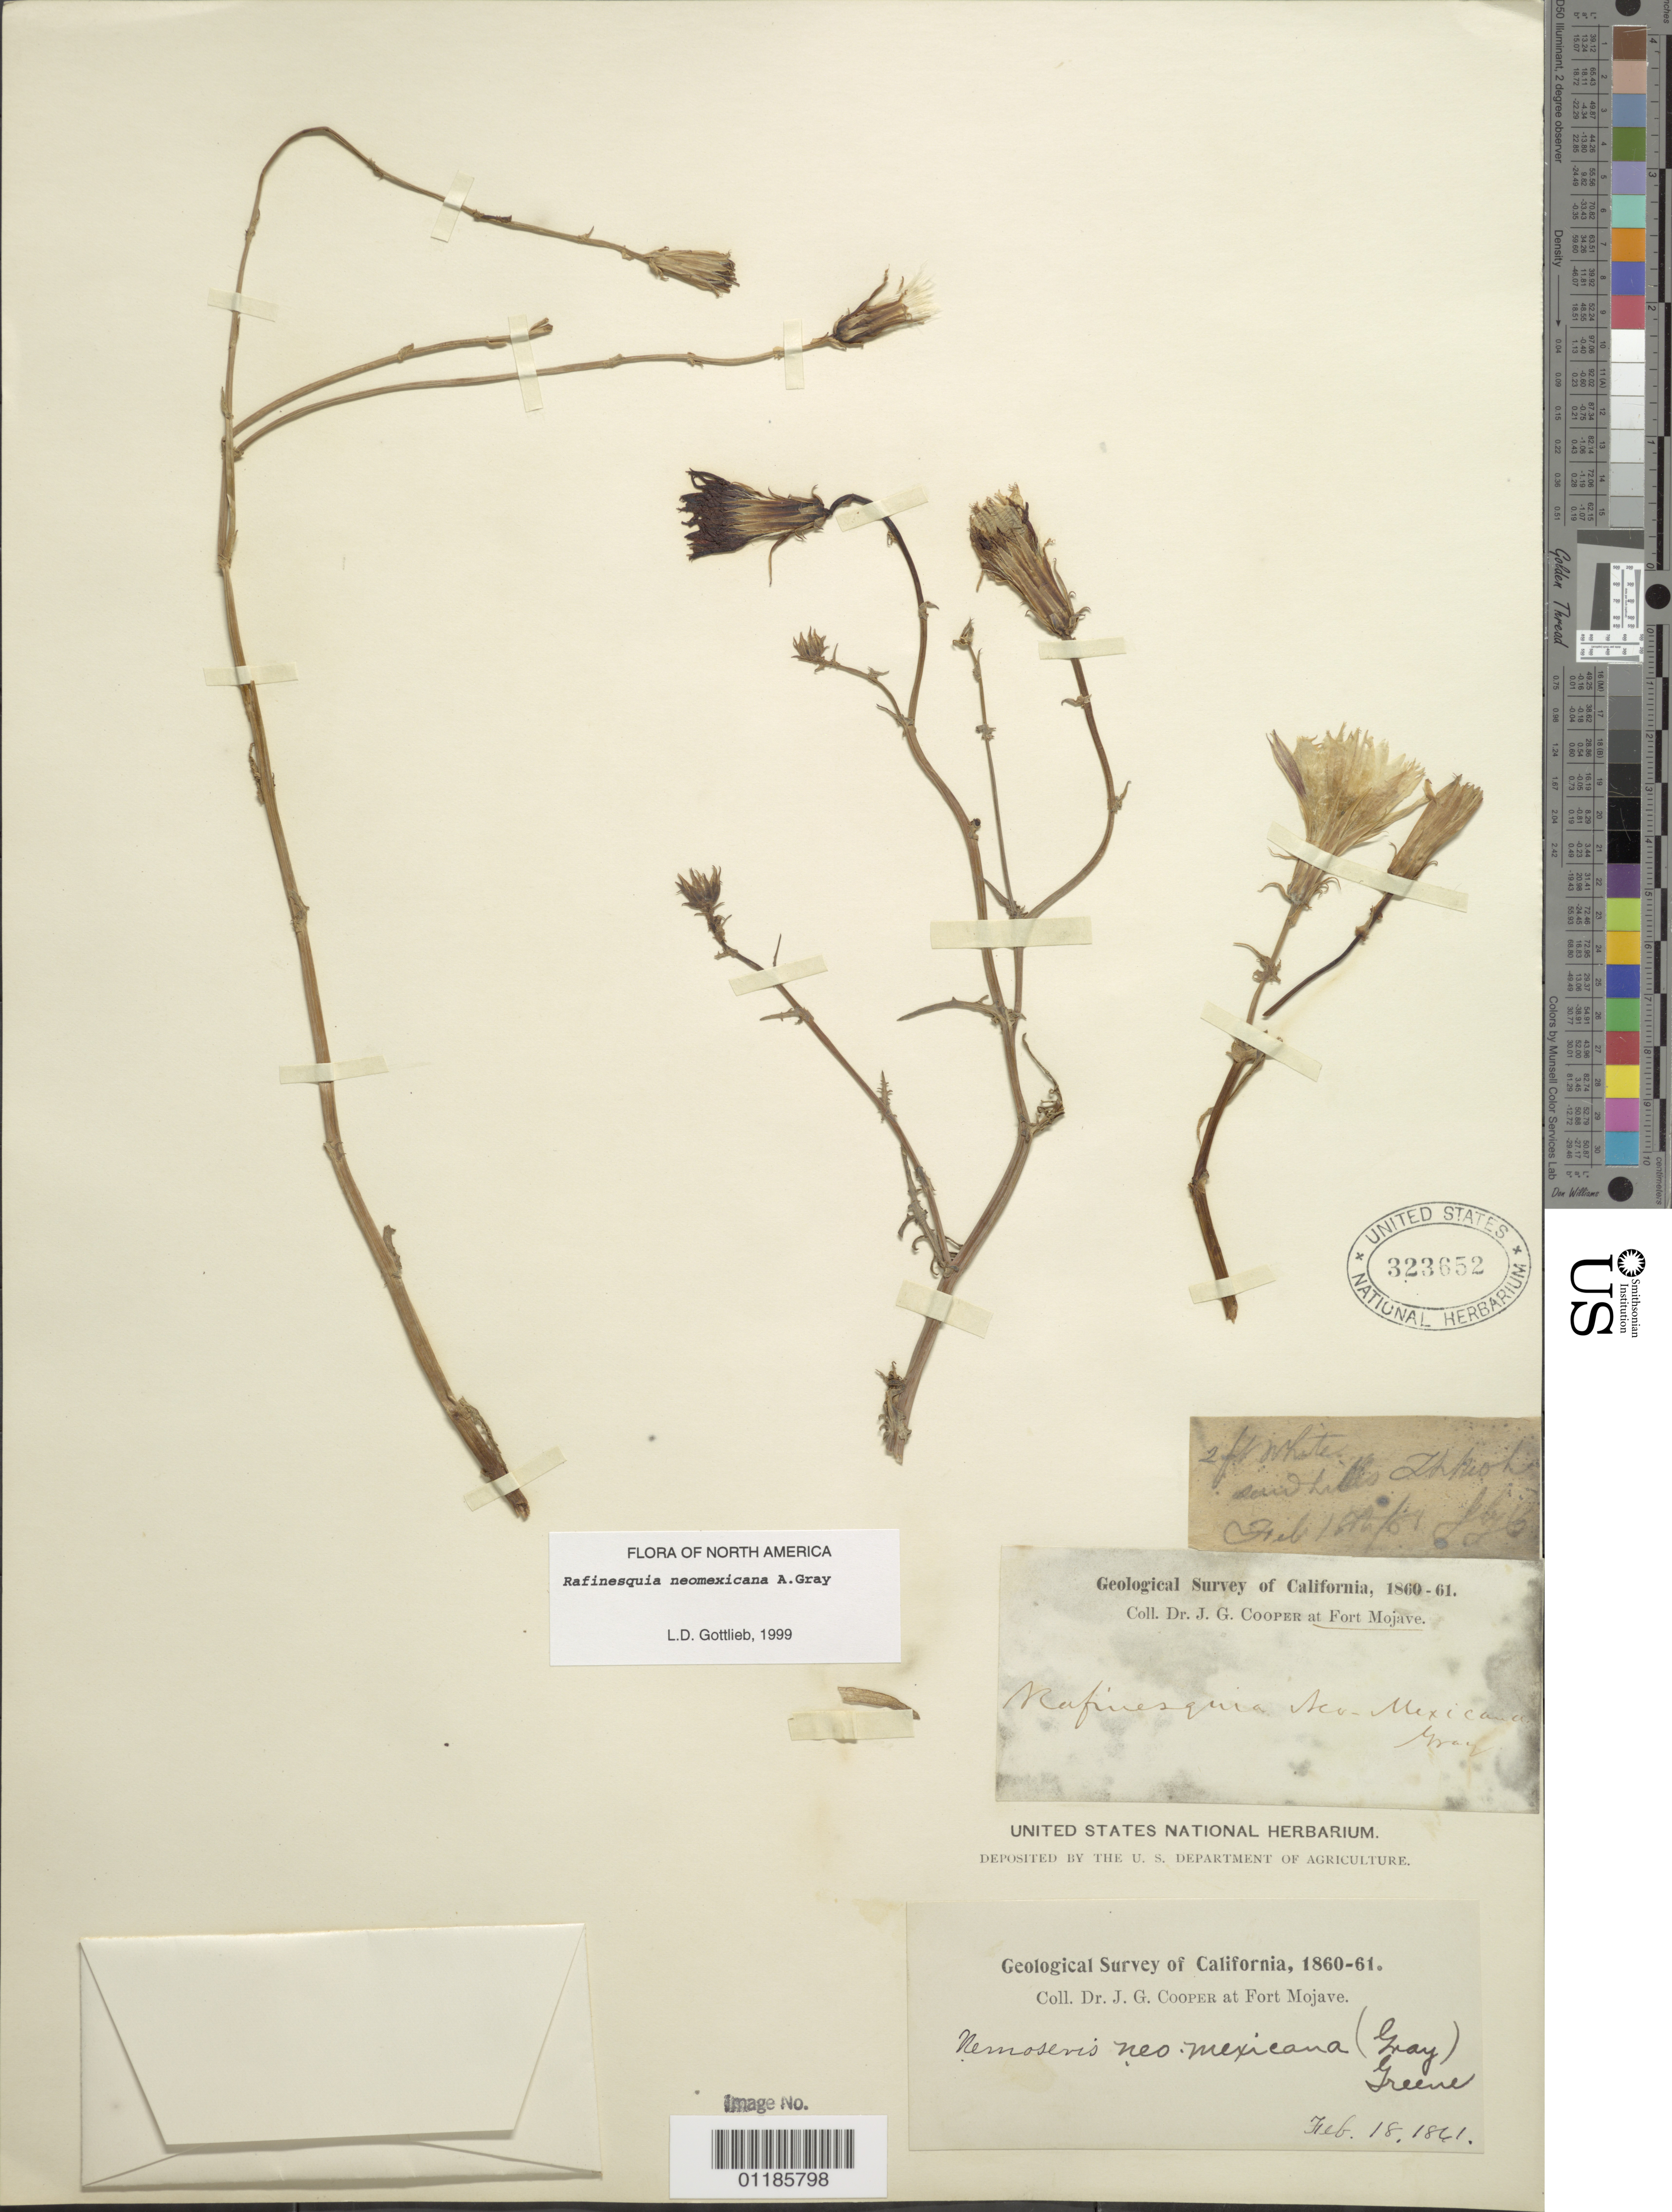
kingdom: Plantae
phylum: Tracheophyta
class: Magnoliopsida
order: Asterales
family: Asteraceae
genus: Rafinesquia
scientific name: Rafinesquia neomexicana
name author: A. Gray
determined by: Gottlieb, L. D.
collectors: J. G. Cooper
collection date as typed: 18 Feb 1861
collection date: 1861-02-18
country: United States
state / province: California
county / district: San Bernardino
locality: Fort Mojave.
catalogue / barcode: US 323652